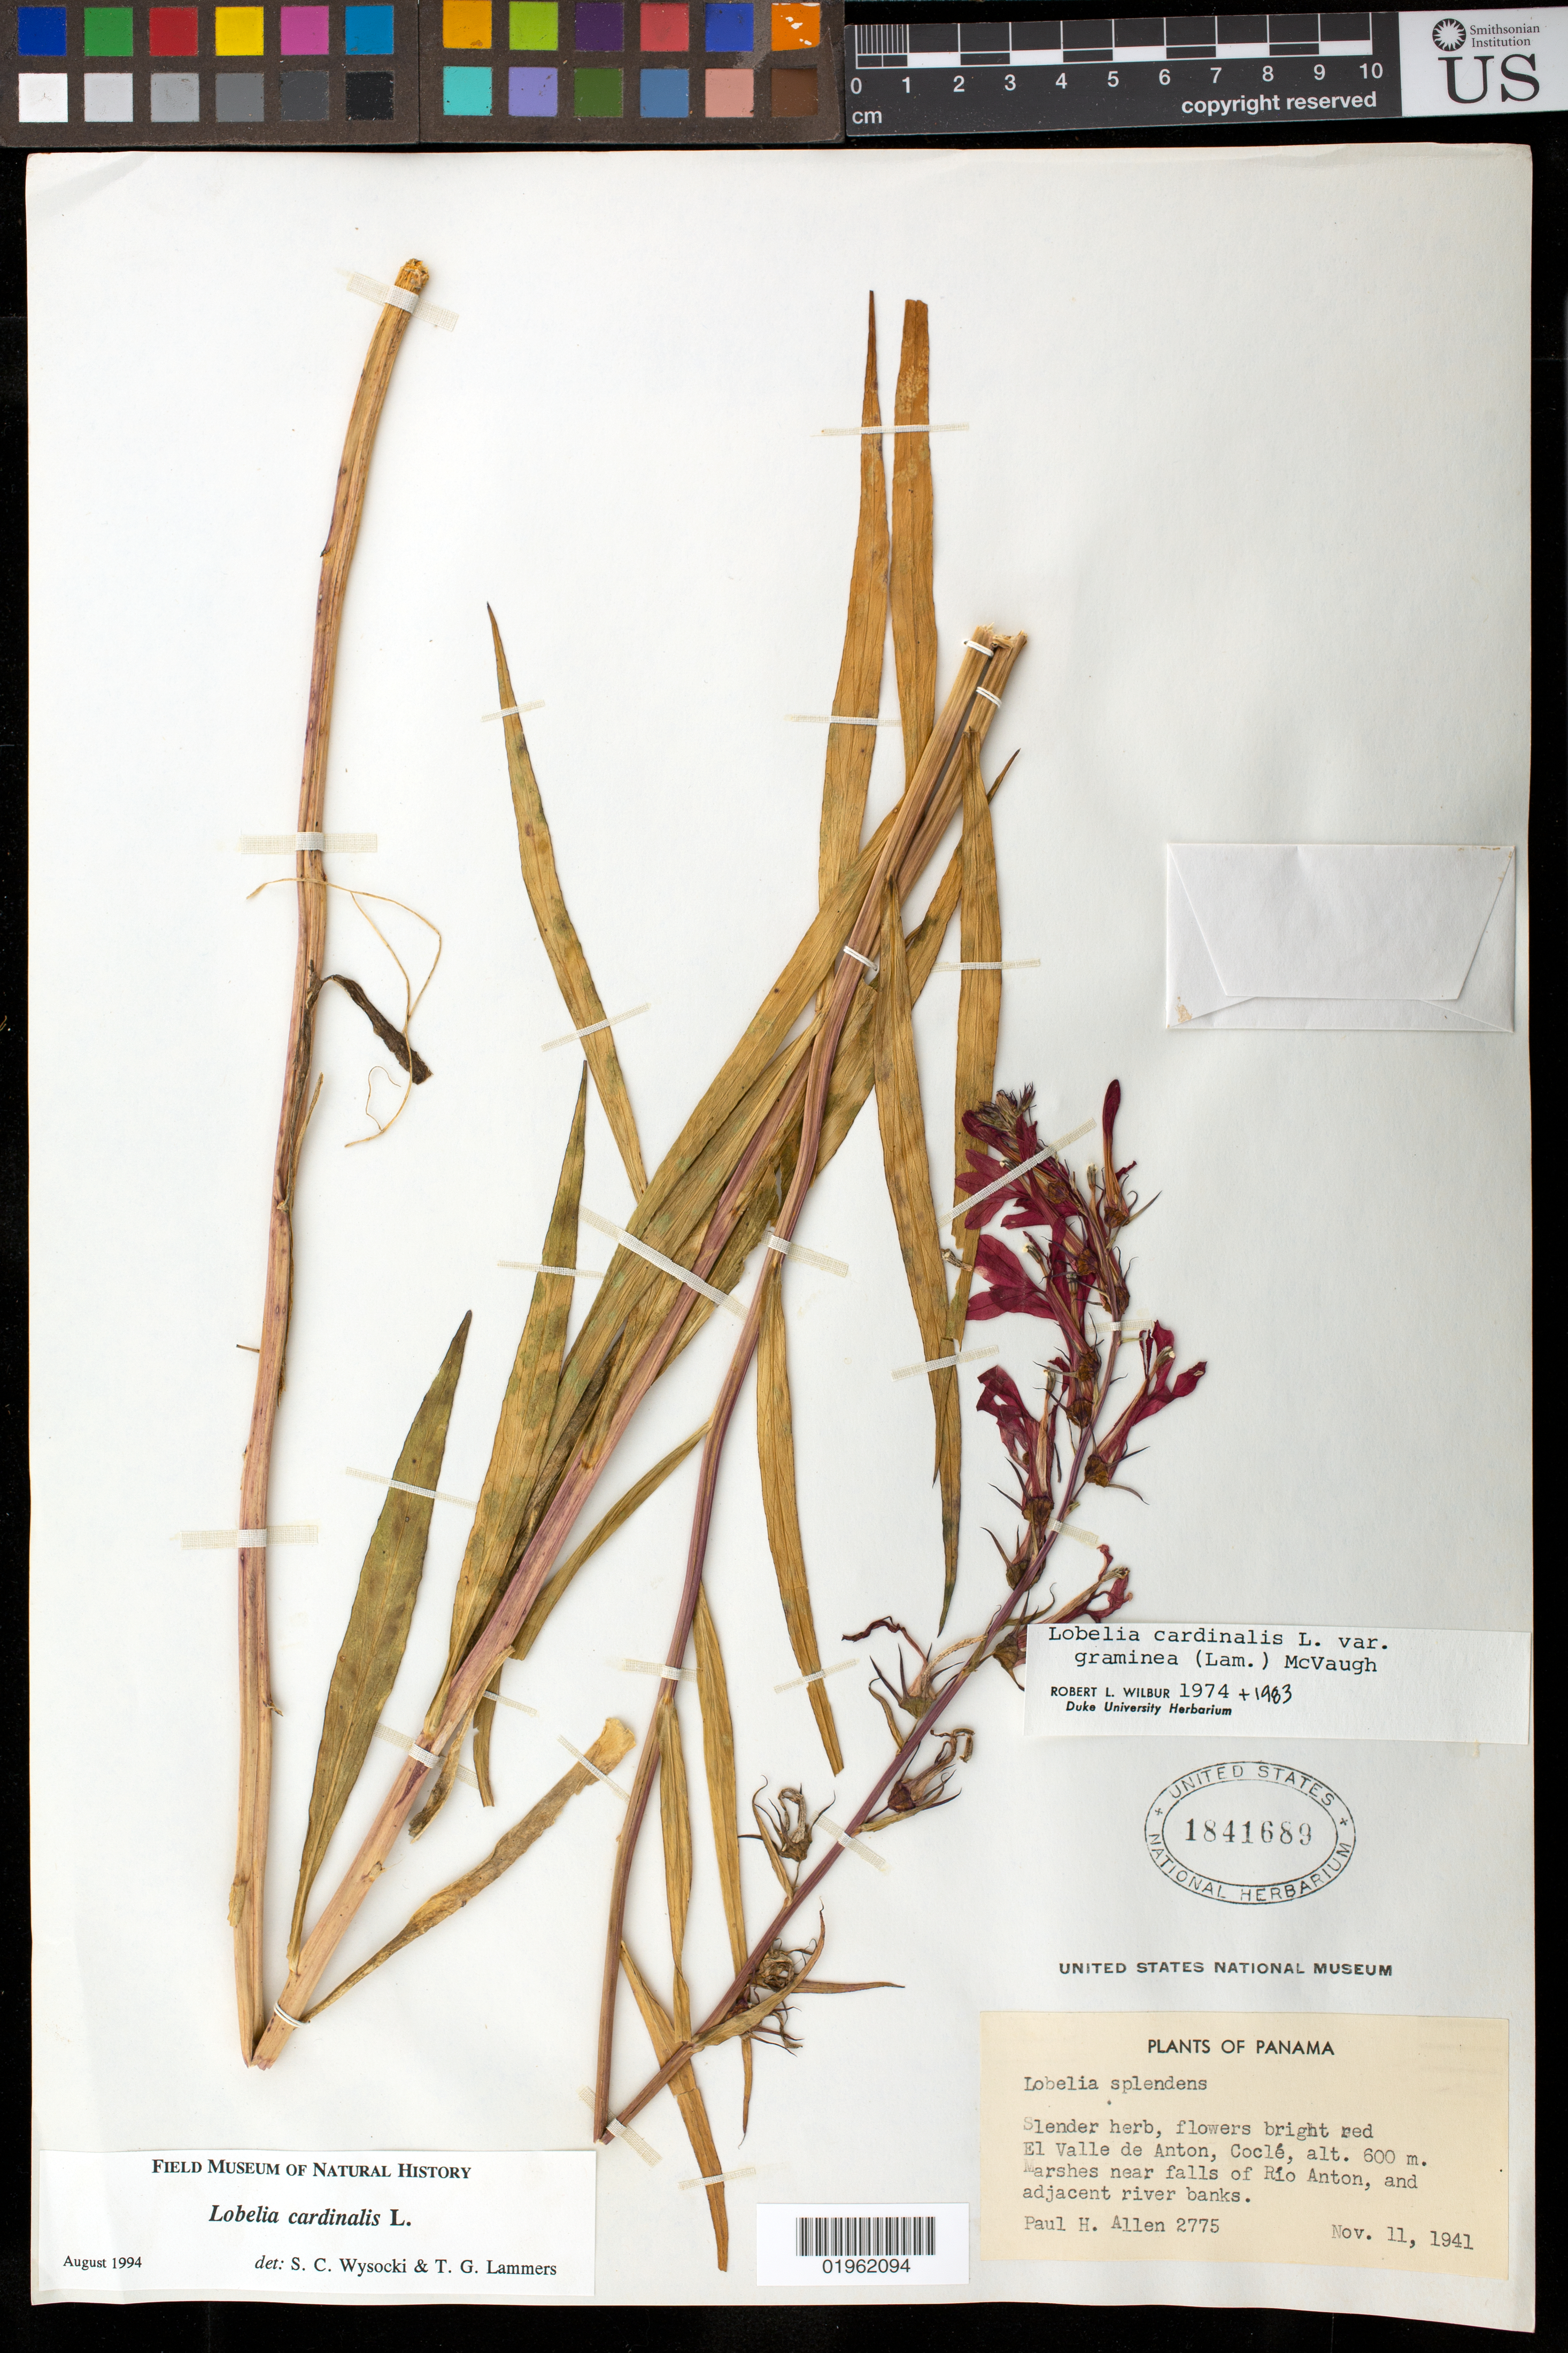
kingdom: Plantae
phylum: Tracheophyta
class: Magnoliopsida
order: Asterales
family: Campanulaceae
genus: Lobelia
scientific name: Lobelia cardinalis subsp. graminea var. (Lam.) McVaugh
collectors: P. H. Allen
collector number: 2775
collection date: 1941-11-11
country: Panama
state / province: Coclé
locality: El Valle de Anton, Marshes near falls of Río Anton, and adjacent river banks.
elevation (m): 600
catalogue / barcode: US 1841689